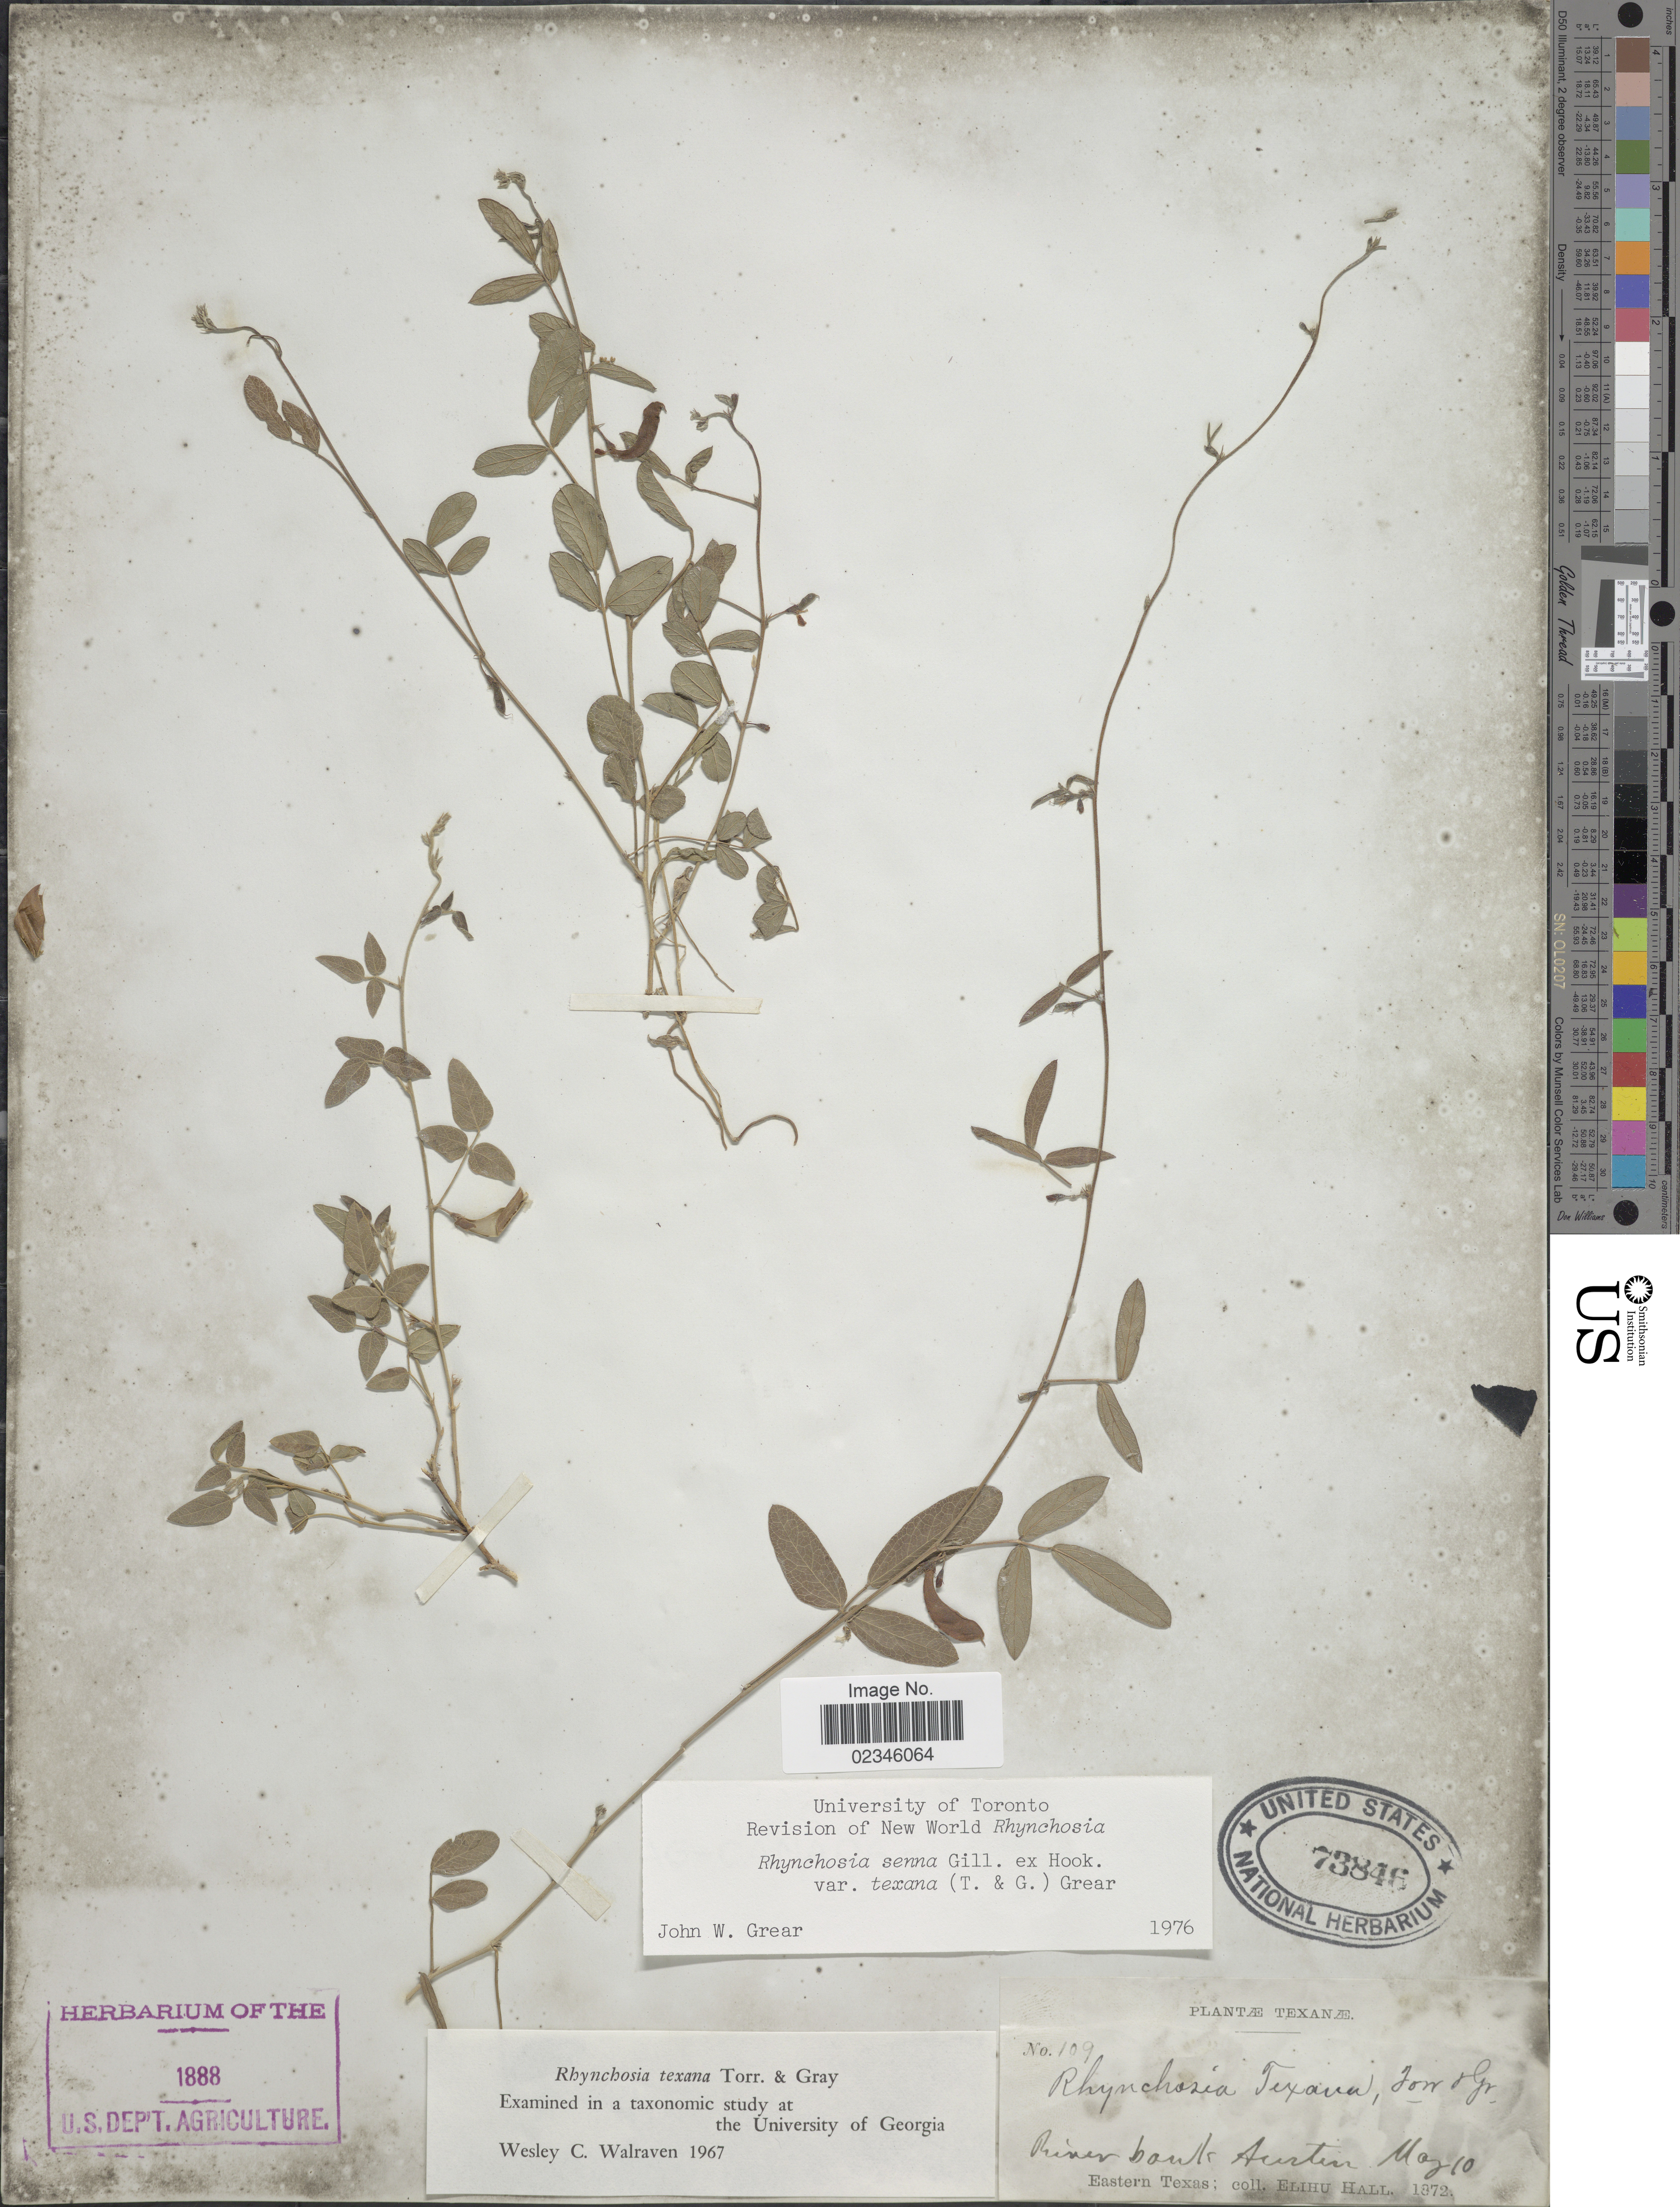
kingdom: Plantae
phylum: Tracheophyta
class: Magnoliopsida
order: Fabales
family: Fabaceae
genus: Rhynchosia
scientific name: Rhynchosia senna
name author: Gillies ex Hook.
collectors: E. Hall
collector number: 109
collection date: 1872-05-10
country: United States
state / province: Texas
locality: River bank Austin, Eastern Texas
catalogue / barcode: US 73846